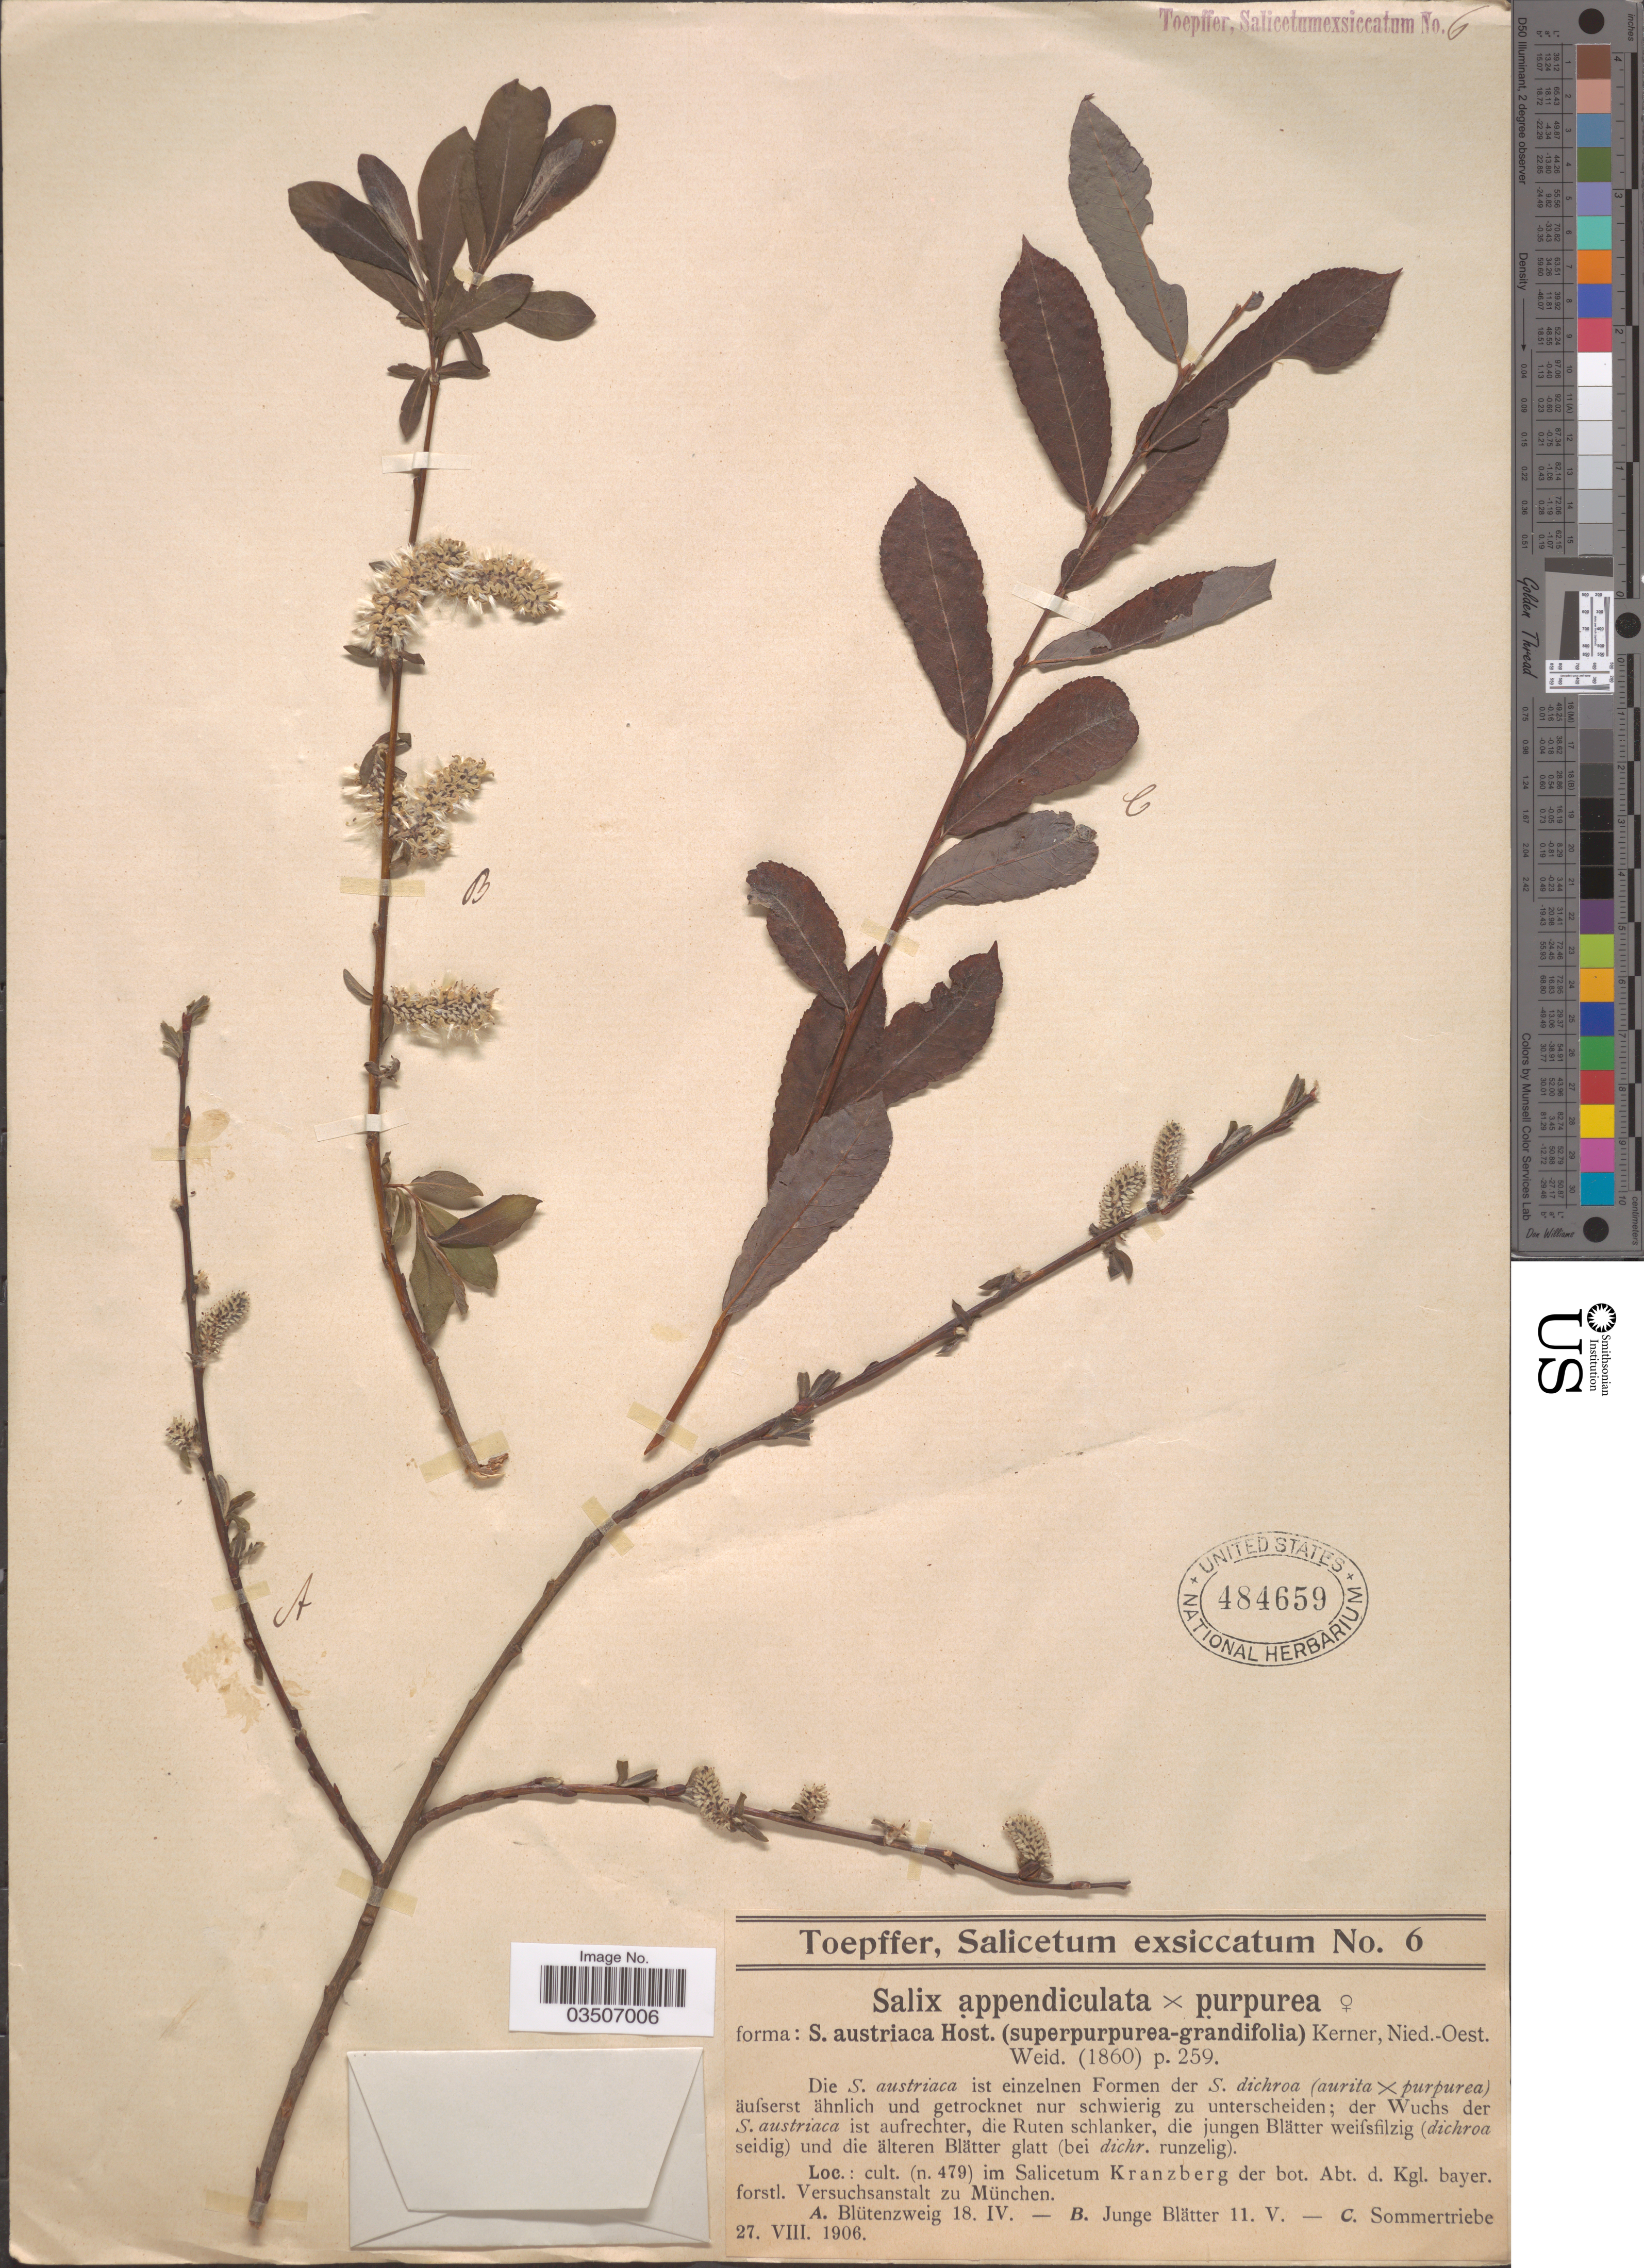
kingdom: Plantae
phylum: Tracheophyta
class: Magnoliopsida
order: Malpighiales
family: Salicaceae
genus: Salix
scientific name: Salix appendiculata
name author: Vill.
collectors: A. Toepffer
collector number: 6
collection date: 1906-04-18/1906-08-27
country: Germany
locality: Cult (n. 479) im Salicetum Kranzberg der bot. Abt. d. Kgl. bayer. forstl. Versuchsanstalt zu München.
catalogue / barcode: US 484659